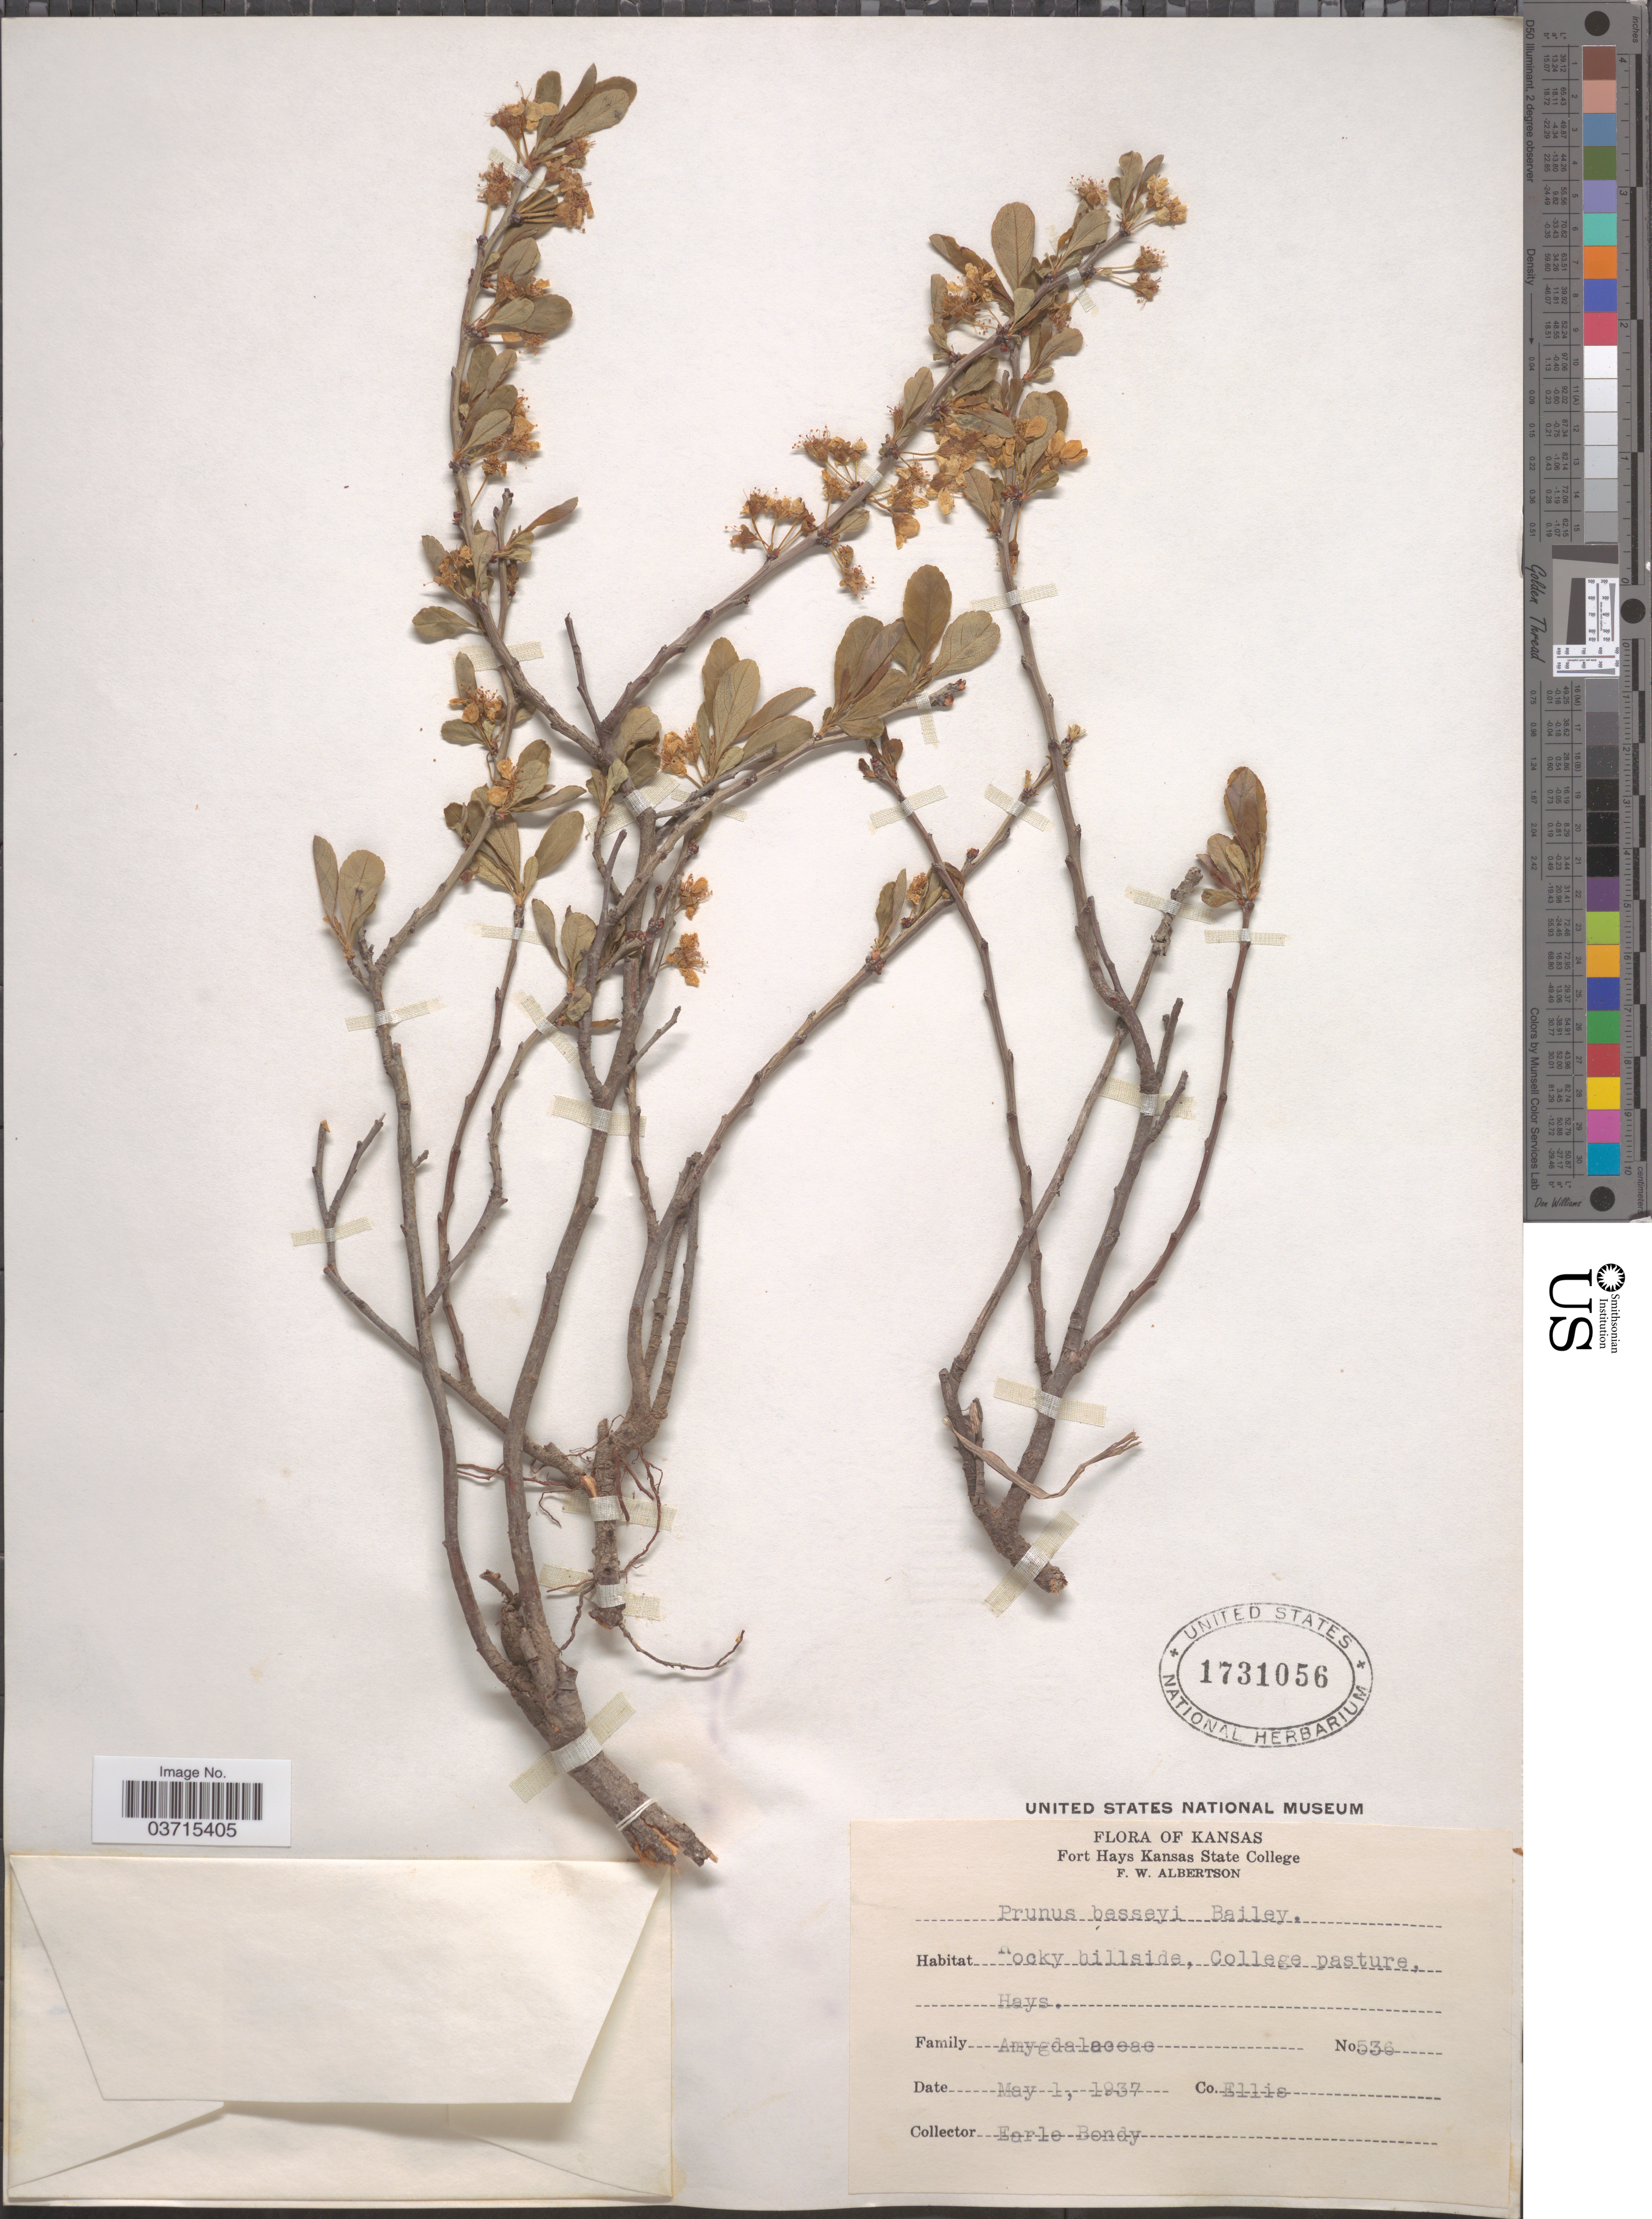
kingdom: Plantae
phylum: Tracheophyta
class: Magnoliopsida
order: Rosales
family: Rosaceae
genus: Prunus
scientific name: Prunus besseyi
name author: L.H. Bailey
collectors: E. Bondy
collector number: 536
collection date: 1937-05-01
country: United States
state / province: Kansas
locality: Co. Ellis.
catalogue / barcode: US 1731056